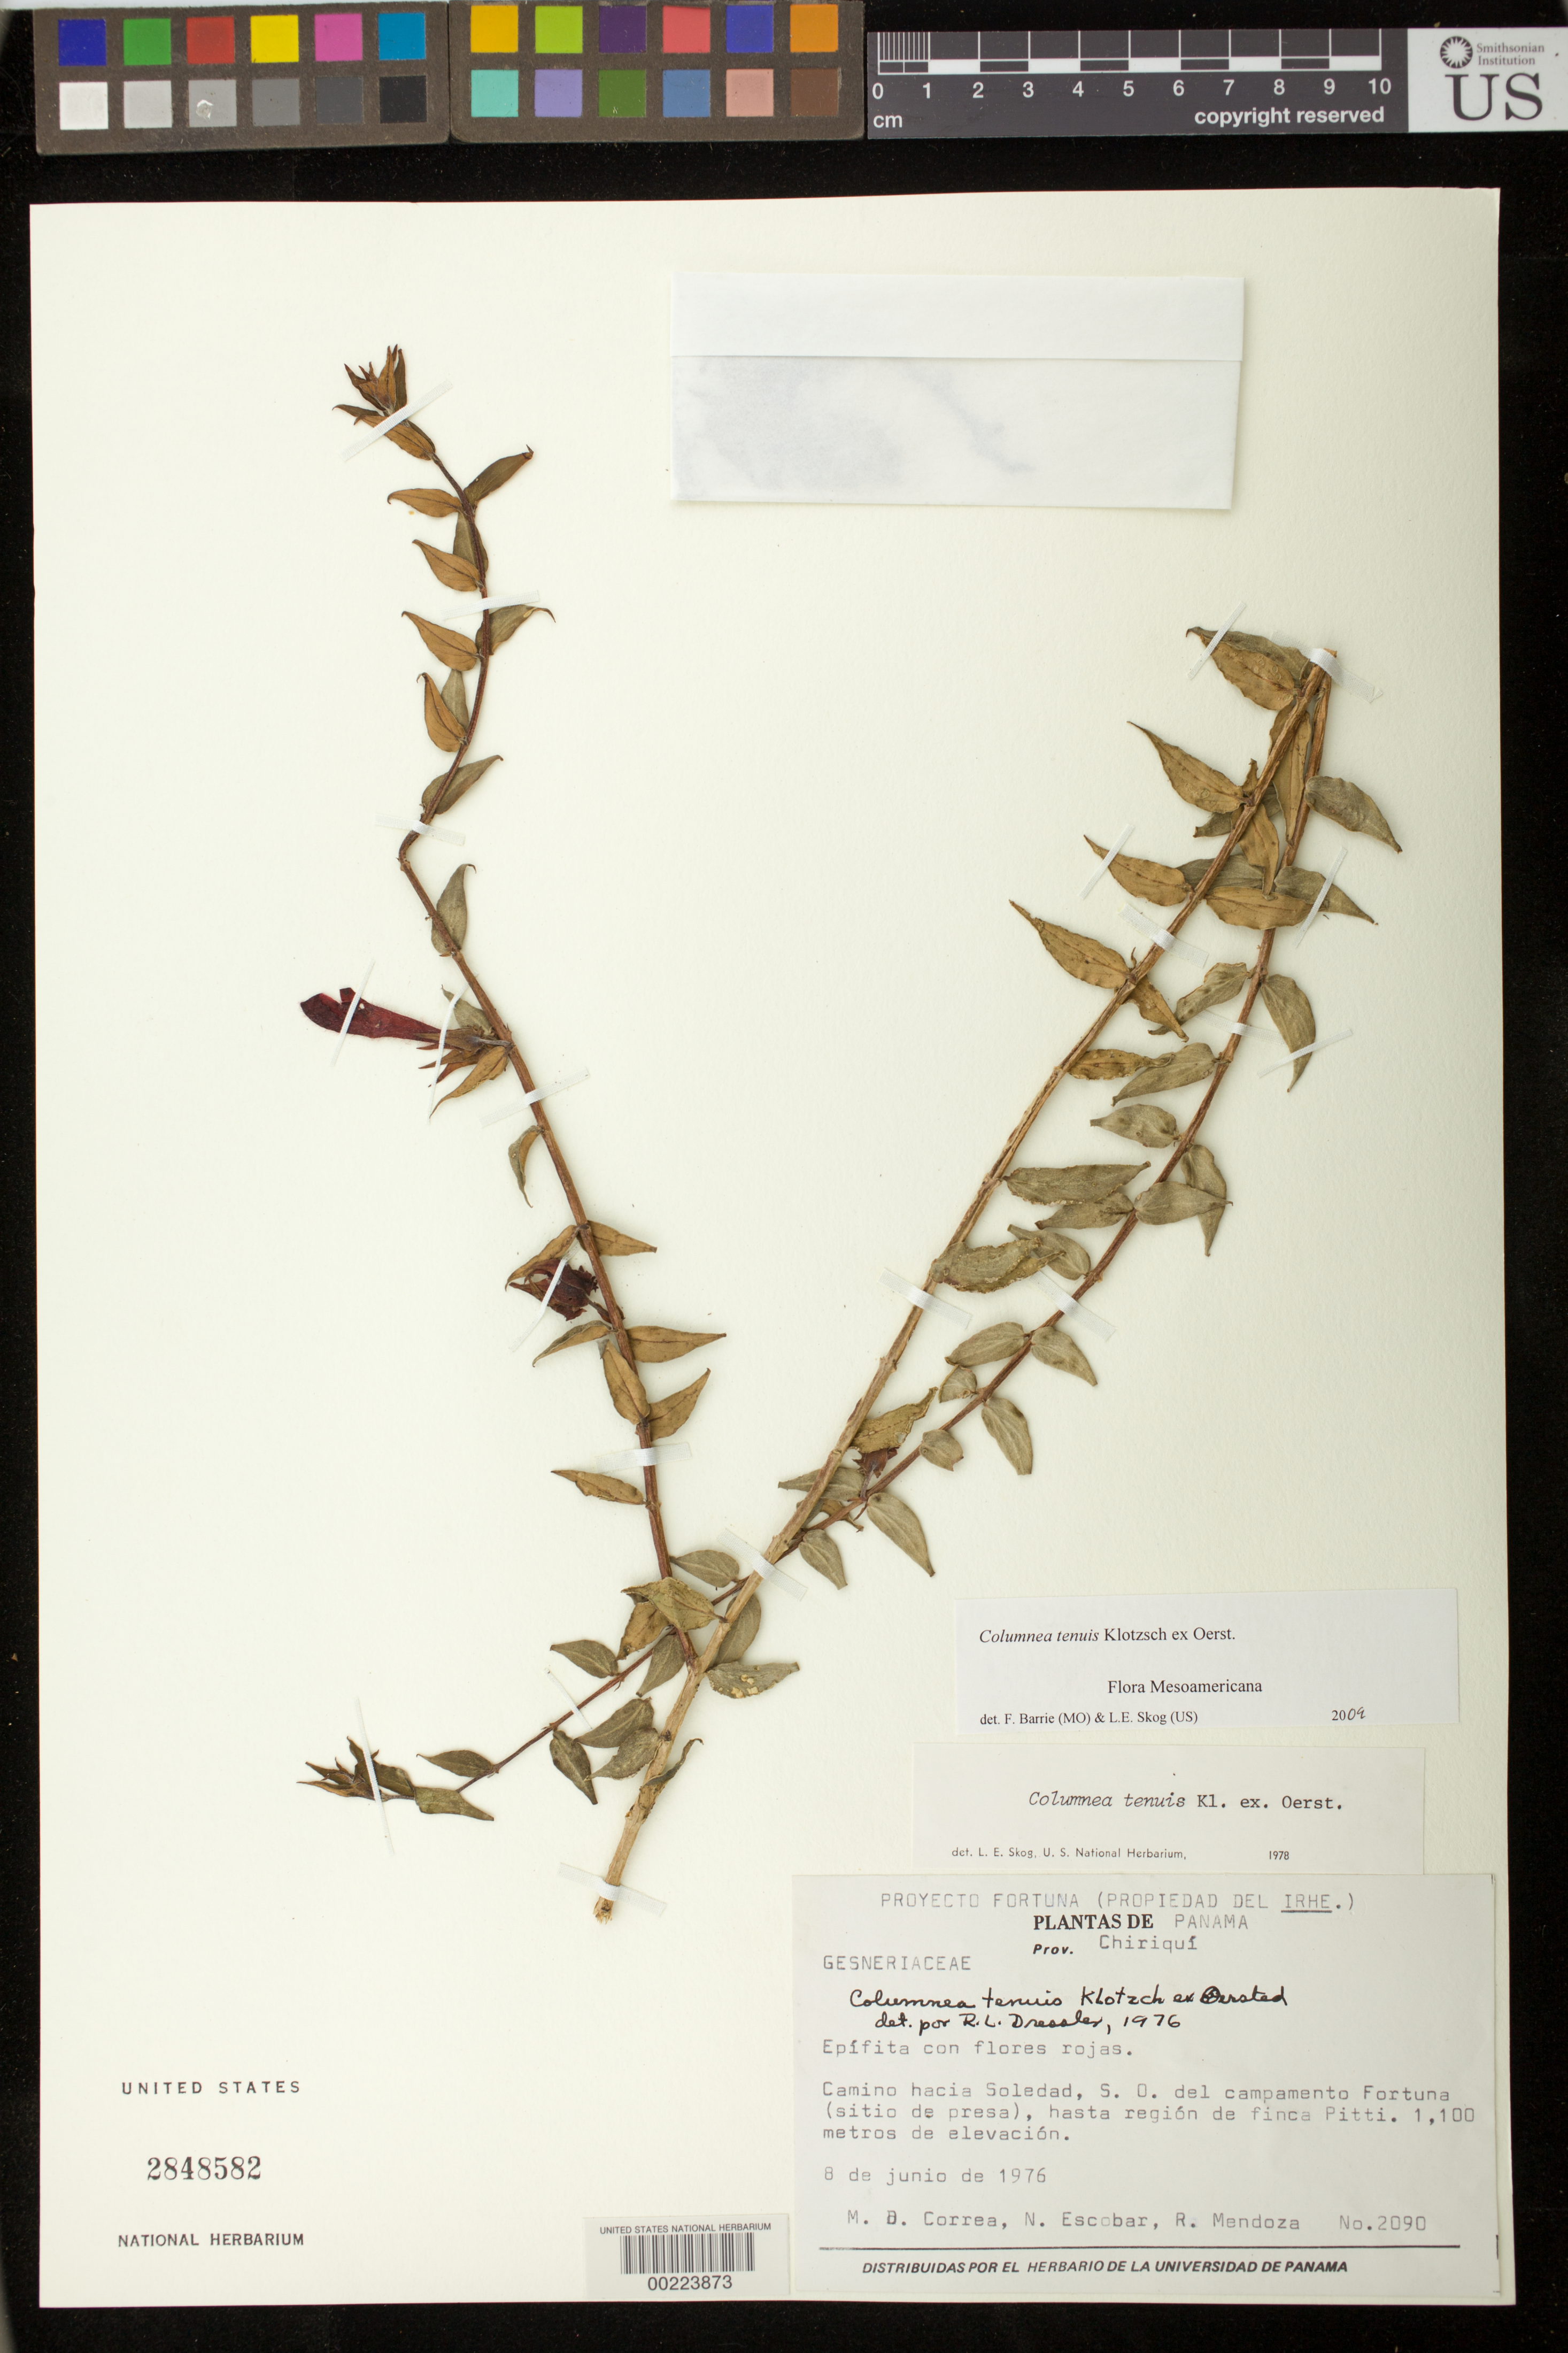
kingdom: Plantae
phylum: Tracheophyta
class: Magnoliopsida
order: Lamiales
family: Gesneriaceae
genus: Columnea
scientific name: Columnea tenuis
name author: Klotzsch ex Oerst.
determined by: Skog, Laurence E.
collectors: M. D. Corrêa-A., N. Escobar & R. Mendoza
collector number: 2090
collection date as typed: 08 Jun 1976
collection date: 1976-06-08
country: Panama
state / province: Chiriquí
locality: Camino hacia Soledad, S.O. del campamento Fortuna (sitio de presa), hasta región de finca Pitti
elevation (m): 1100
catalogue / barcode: US 2848582